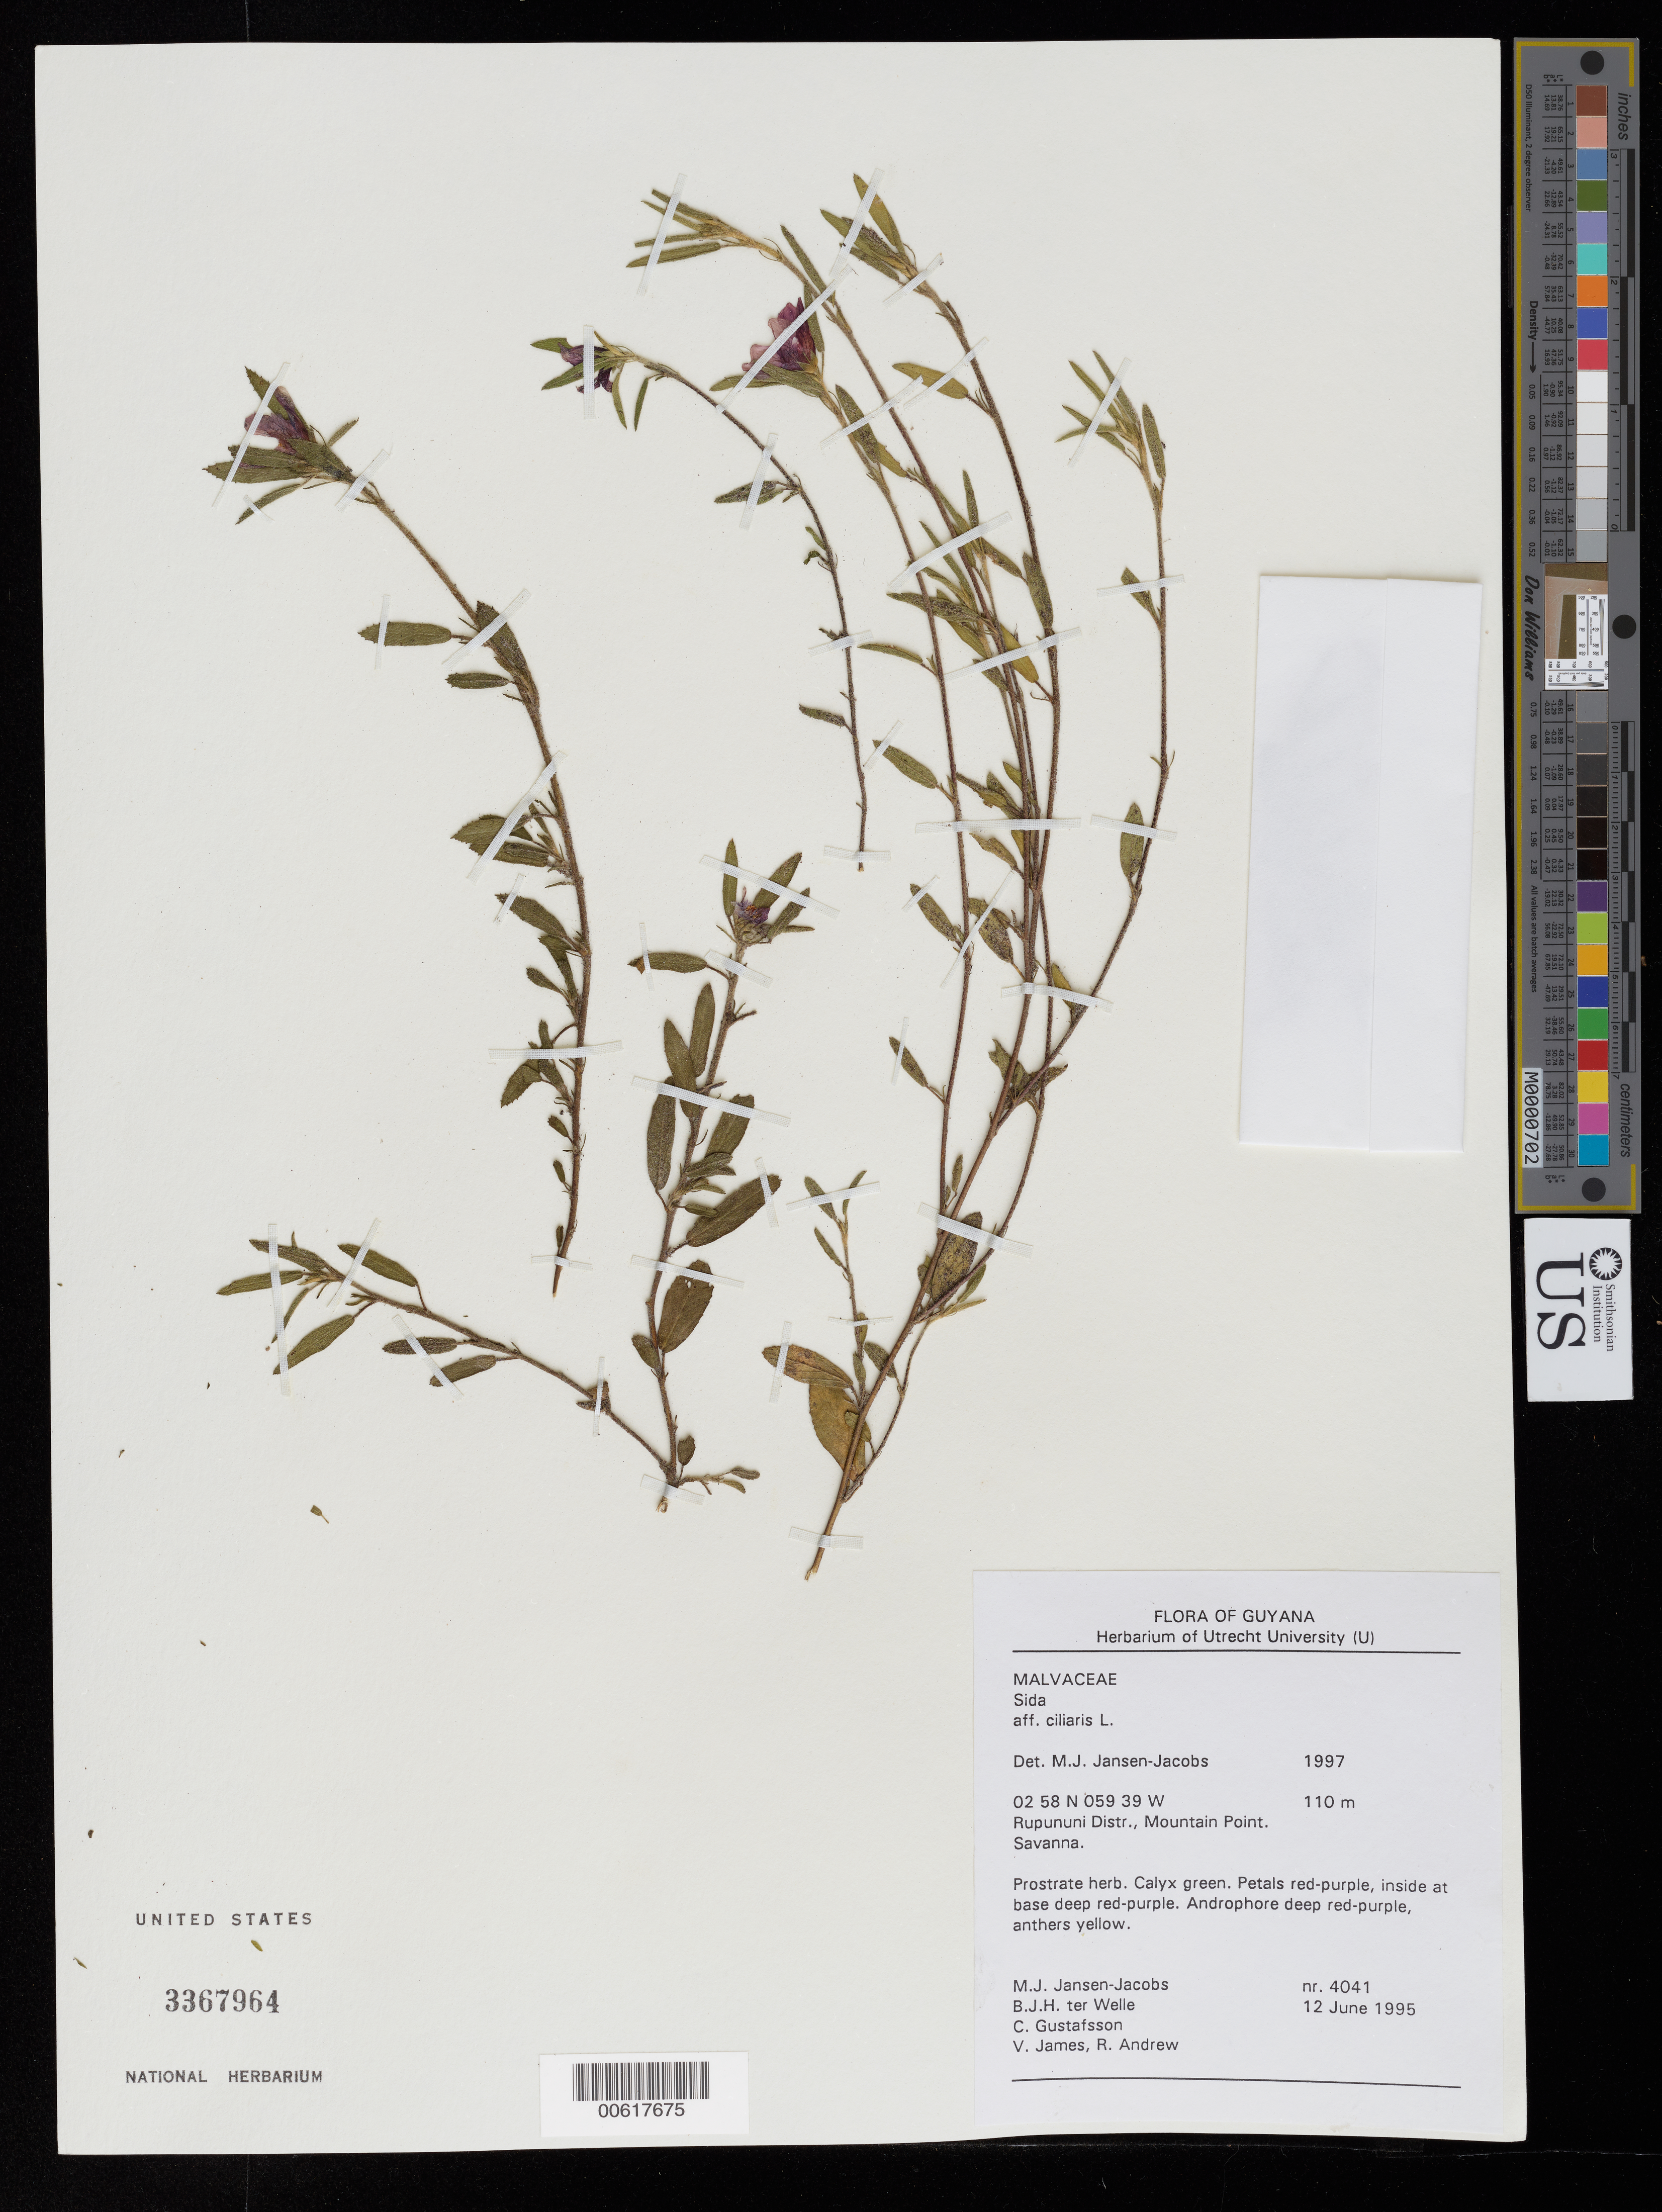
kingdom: Plantae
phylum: Tracheophyta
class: Magnoliopsida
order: Malvales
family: Malvaceae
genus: Sida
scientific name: Sida ciliaris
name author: L.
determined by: Jansen-Jacobs, M. J., (U), Nationaal Herbarium Nederland, Utrecht University branch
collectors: M. J. Jansen-Jacobs, B. Welle, C. G. Gustafsson, V. James & R. Andrew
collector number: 4041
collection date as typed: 12-Jun-95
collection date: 1995-06-12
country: Guyana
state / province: U. Takutu-U. Essequibo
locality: Mountain Point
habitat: Savanna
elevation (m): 110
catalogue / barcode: US 3367964